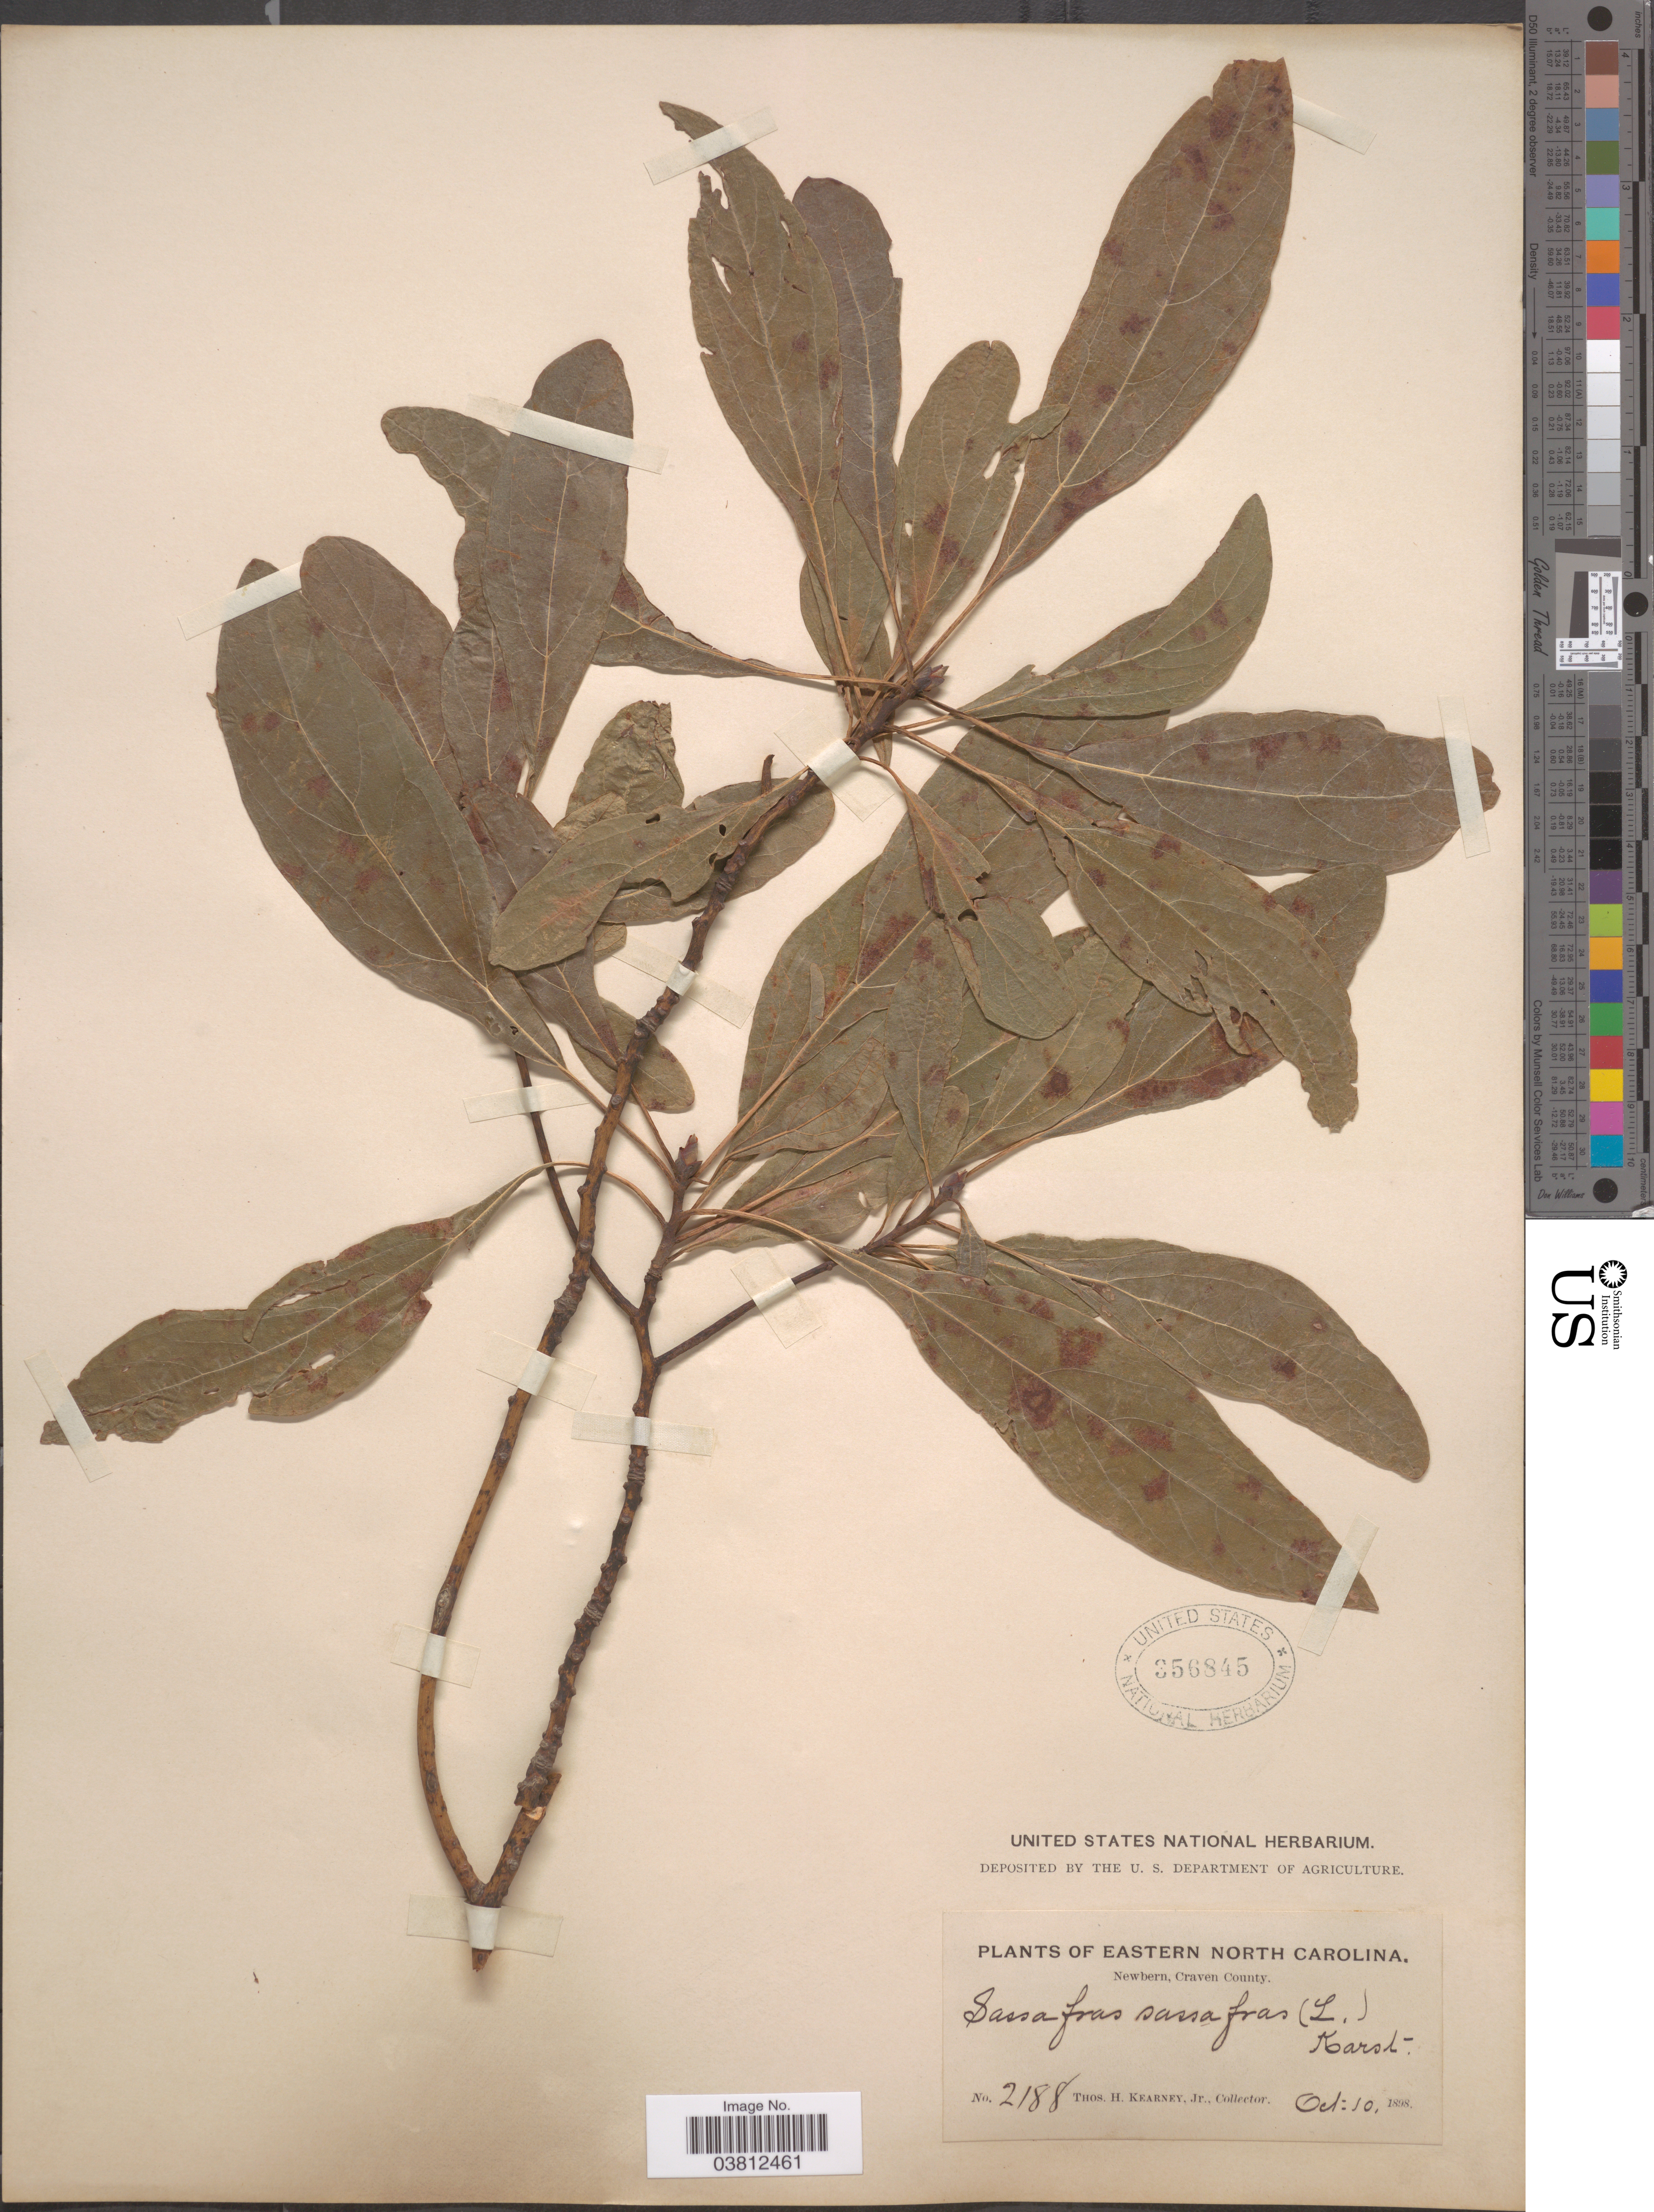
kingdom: Plantae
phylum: Tracheophyta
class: Magnoliopsida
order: Laurales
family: Lauraceae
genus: Sassafras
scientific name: Sassafras albidum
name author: (Nutt.) Nees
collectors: T. H. Kearney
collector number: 2188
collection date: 1898-10-10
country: United States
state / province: North Carolina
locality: Eastern North Carolina. Newbern, Craven County.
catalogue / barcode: US 356845